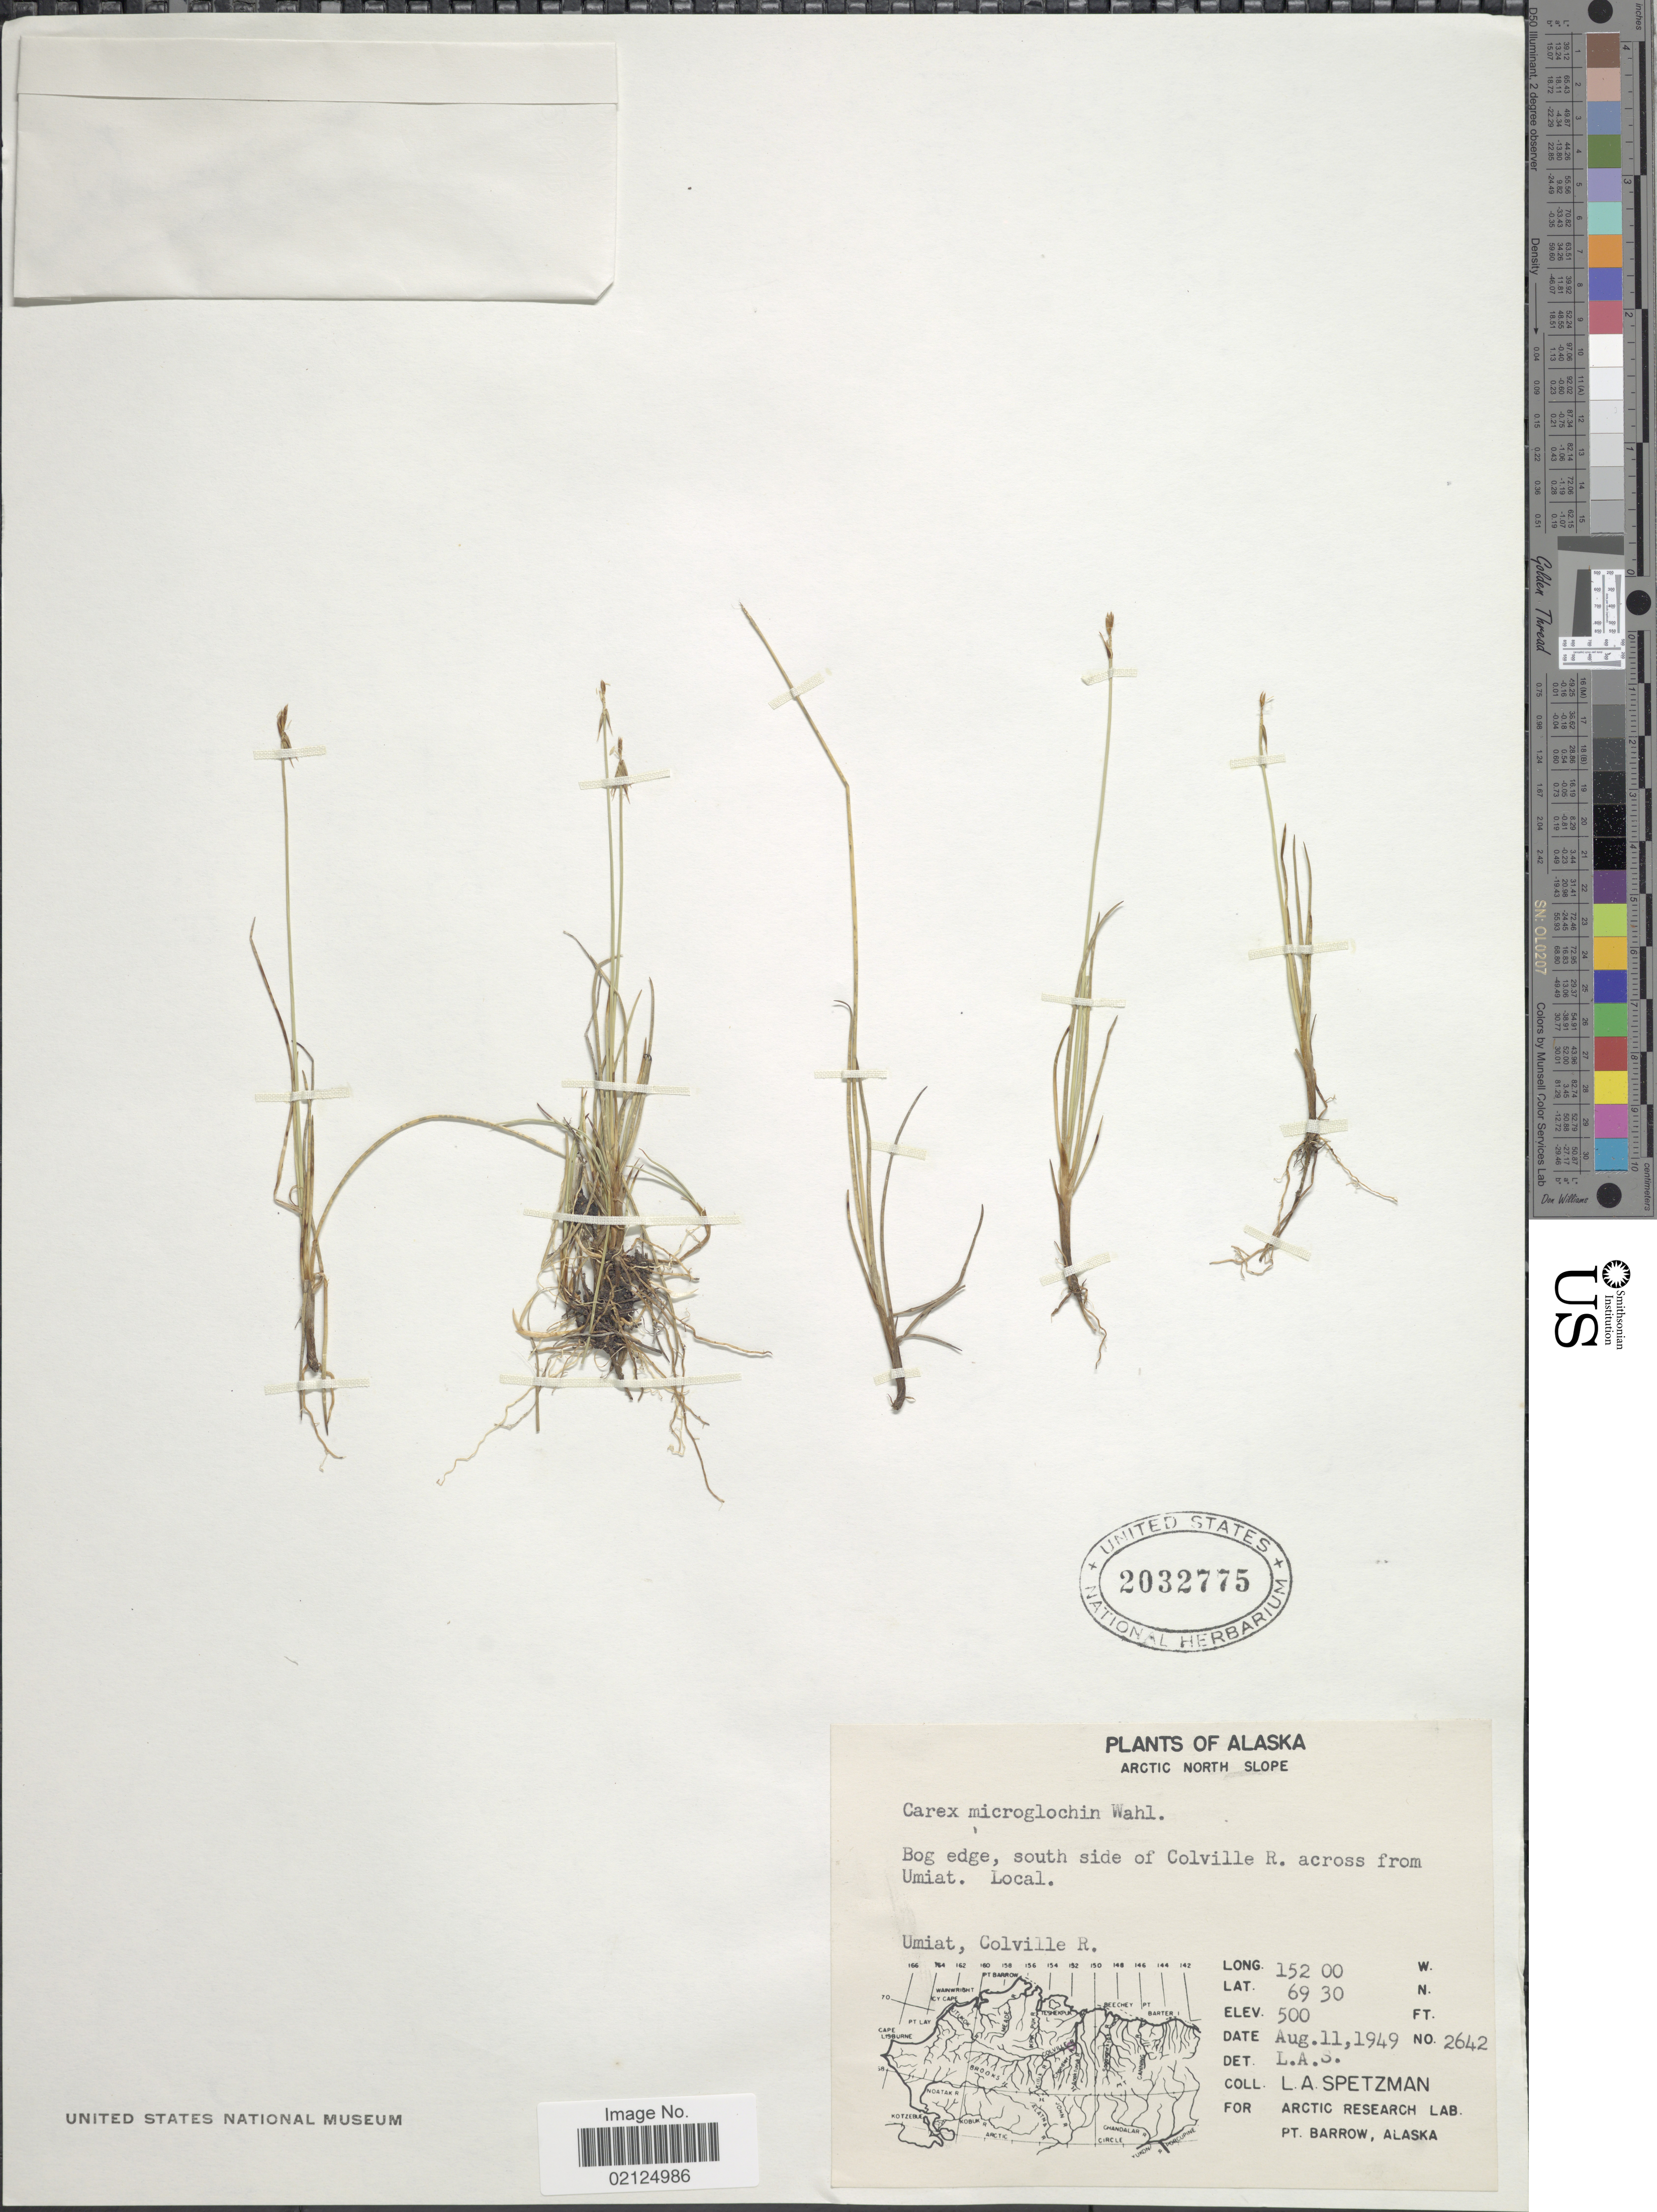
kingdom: Plantae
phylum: Tracheophyta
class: Liliopsida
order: Poales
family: Cyperaceae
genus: Carex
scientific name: Carex microglochin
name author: Wahlenb.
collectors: L. Spetzman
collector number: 2624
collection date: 1949-08-11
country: United States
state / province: Alaska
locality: Arctic North Slope, south side of Colville R. across from Umiat. Umiat, Colville R.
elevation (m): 152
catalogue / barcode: US 2032775